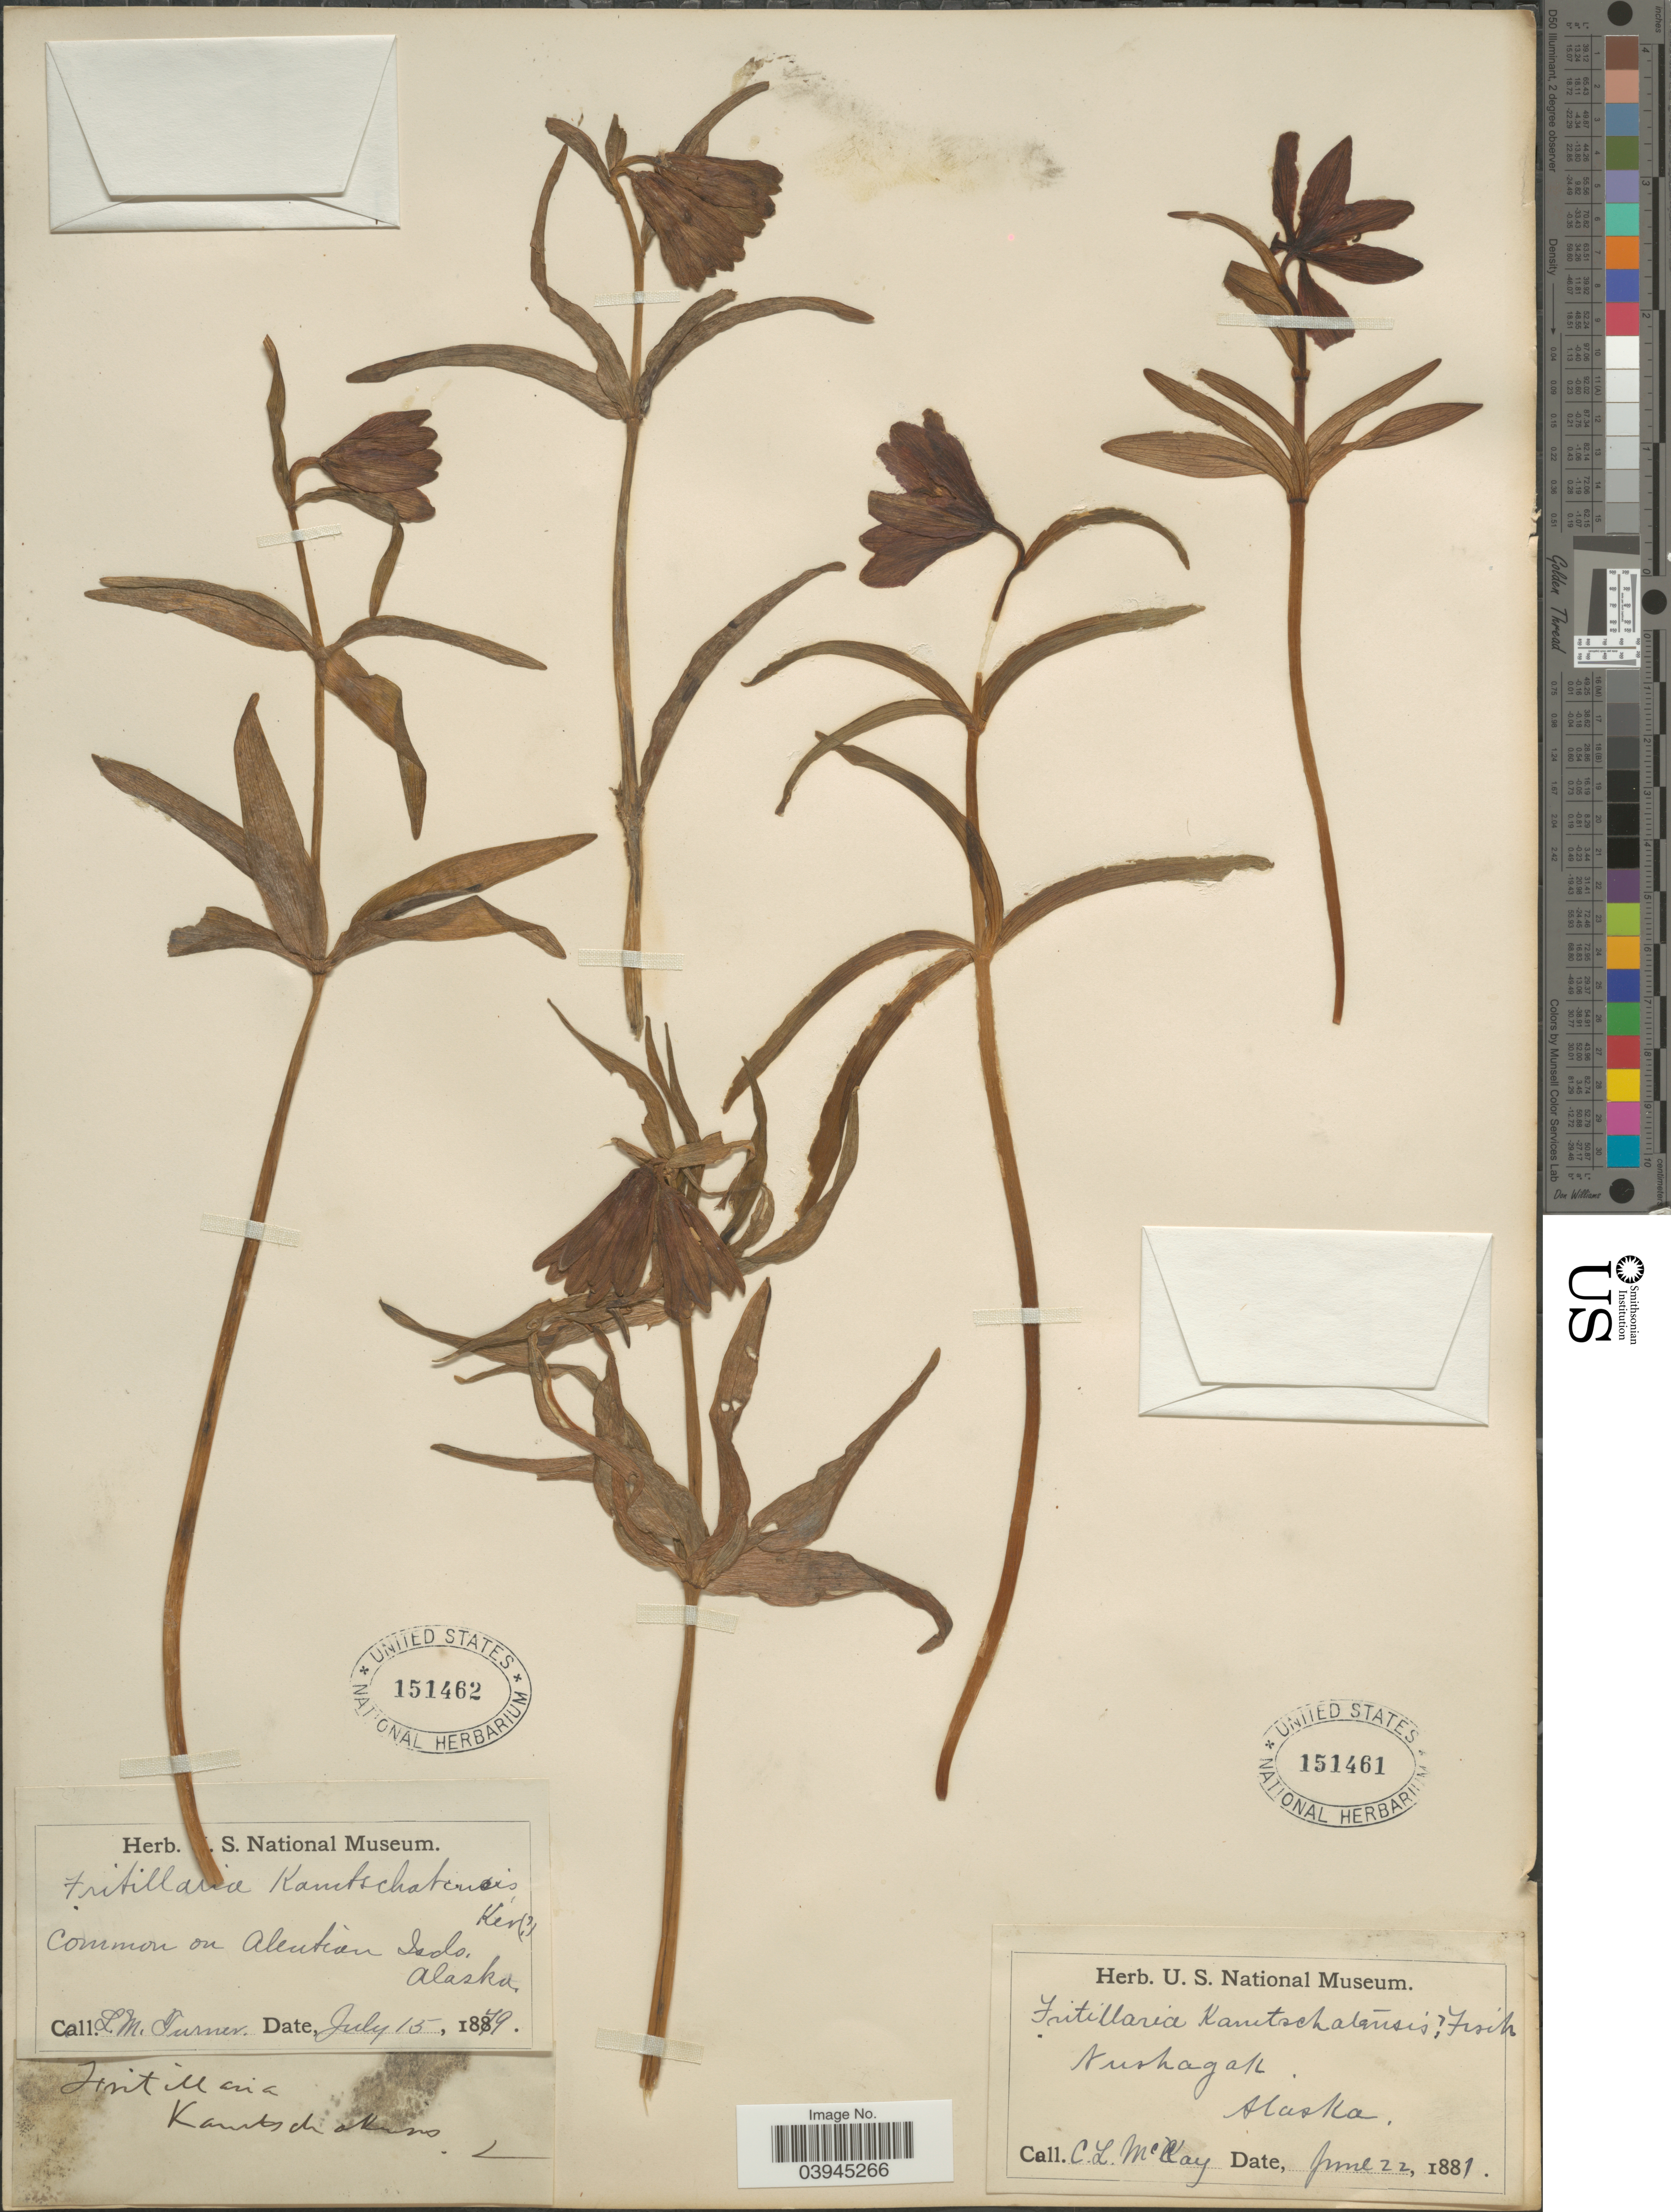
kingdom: Plantae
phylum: Tracheophyta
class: Liliopsida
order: Liliales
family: Liliaceae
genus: Fritillaria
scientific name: Fritillaria camschatcensis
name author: (L.) Ker Gawl.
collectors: C. McKay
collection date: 1881-06-22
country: United States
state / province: Alaska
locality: Nushagak.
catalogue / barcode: US 151461